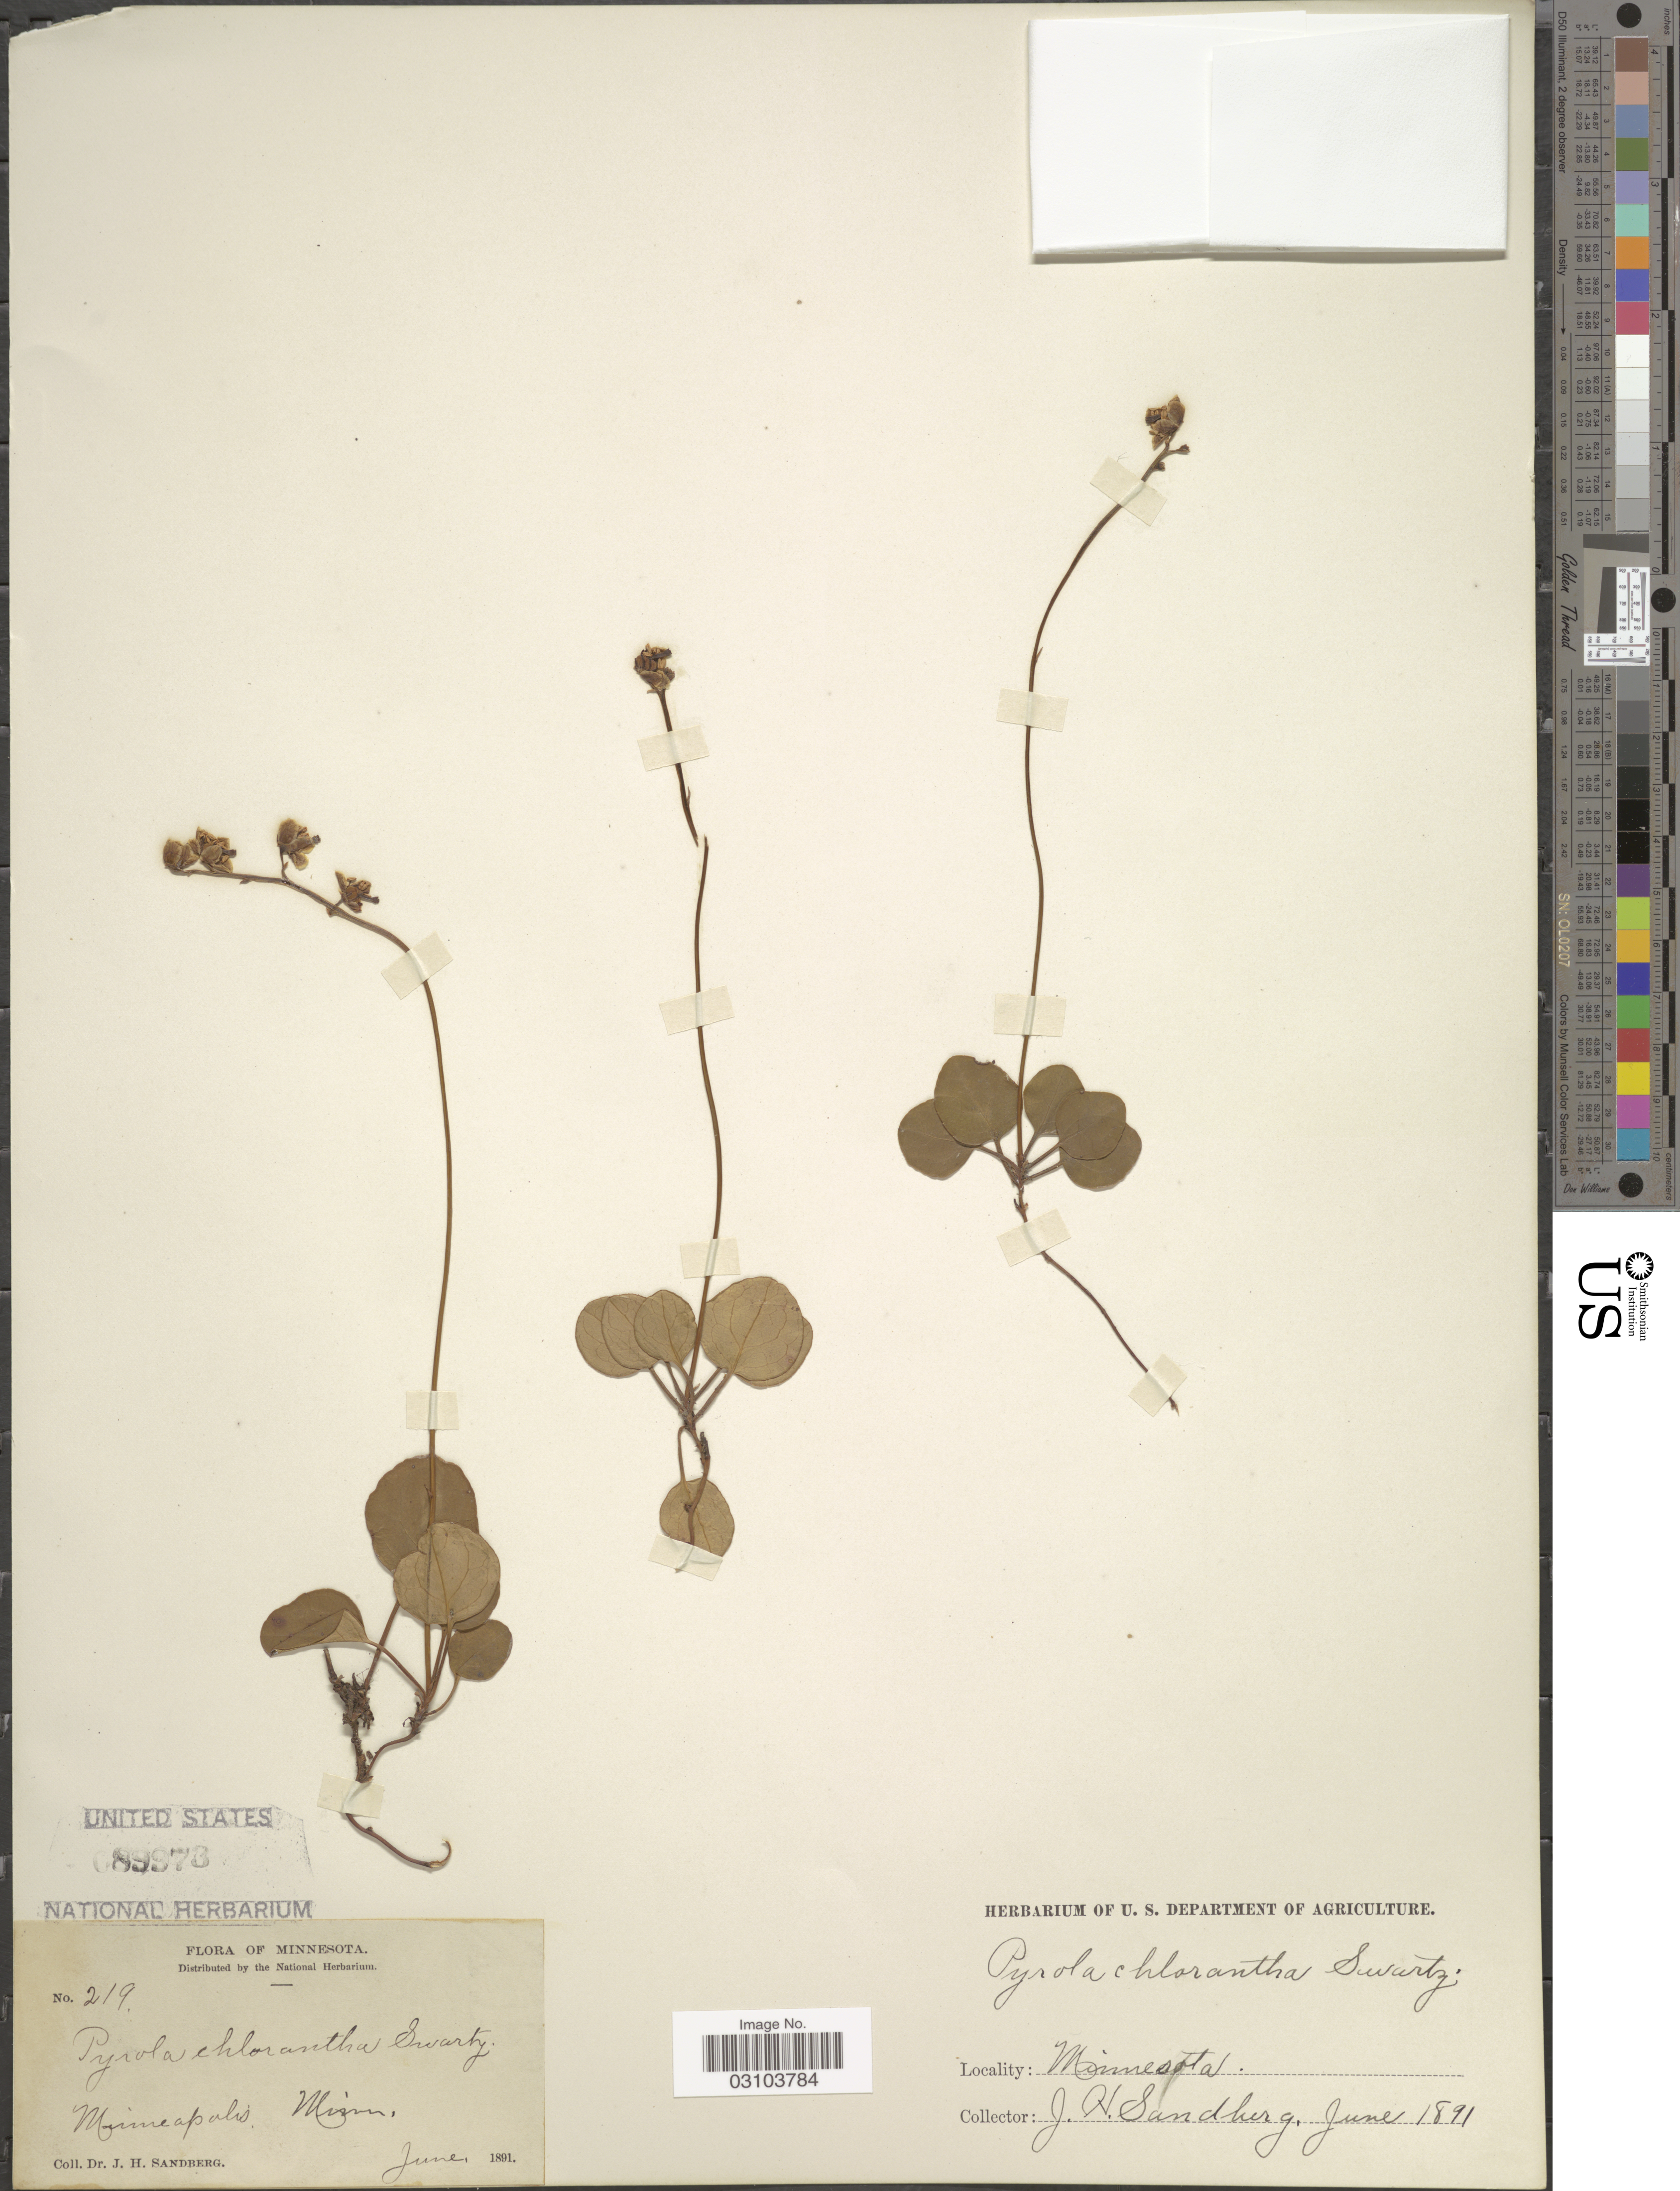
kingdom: Plantae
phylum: Tracheophyta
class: Magnoliopsida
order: Ericales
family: Ericaceae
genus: Pyrola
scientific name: Pyrola chlorantha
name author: Schweigg.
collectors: J. H. Sandberg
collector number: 219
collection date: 1891-06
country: United States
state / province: Minnesota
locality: Minneapolis. Minn.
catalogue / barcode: US 89973